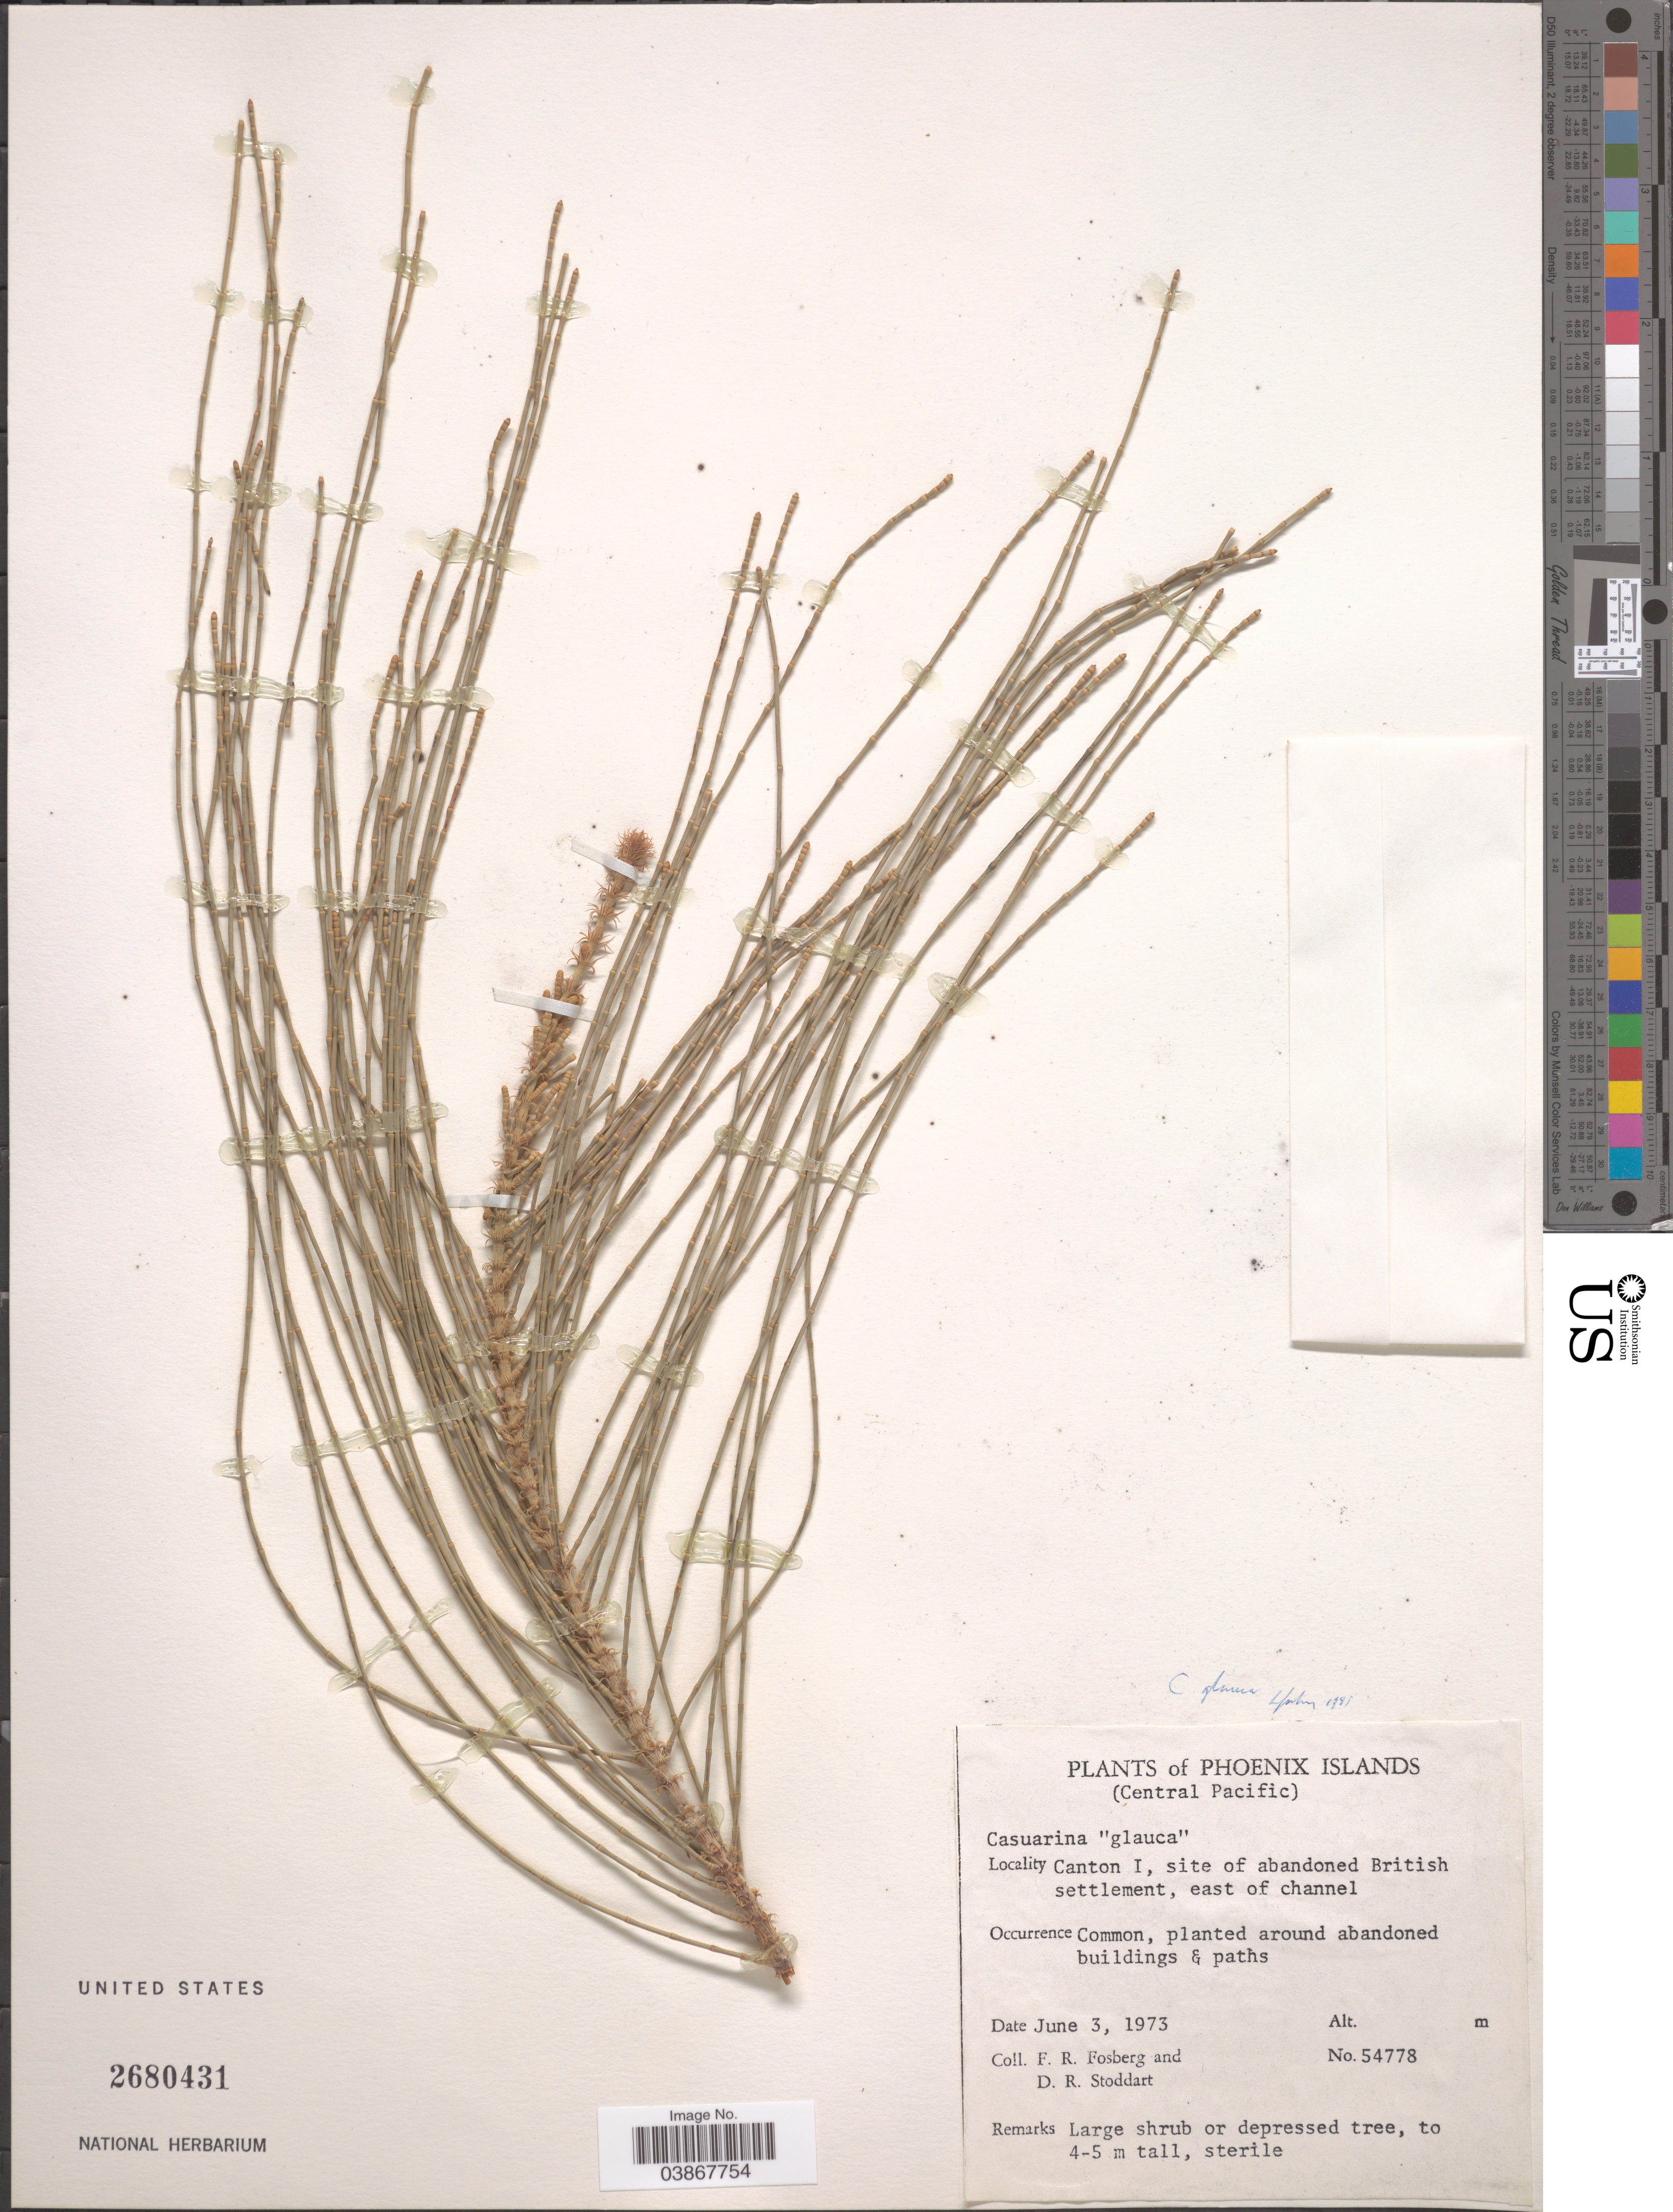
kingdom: Plantae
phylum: Tracheophyta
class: Magnoliopsida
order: Fagales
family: Casuarinaceae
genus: Casuarina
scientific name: Casuarina glauca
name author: Sieber ex Spreng.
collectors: F. R. Fosberg & D. R. Stoddart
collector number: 54778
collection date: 1973-06-03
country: Kiribati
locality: Phoenix Islands. Central Pacific. Canton I, site of abandoned British settlement, east of channel.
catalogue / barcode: US 2680431